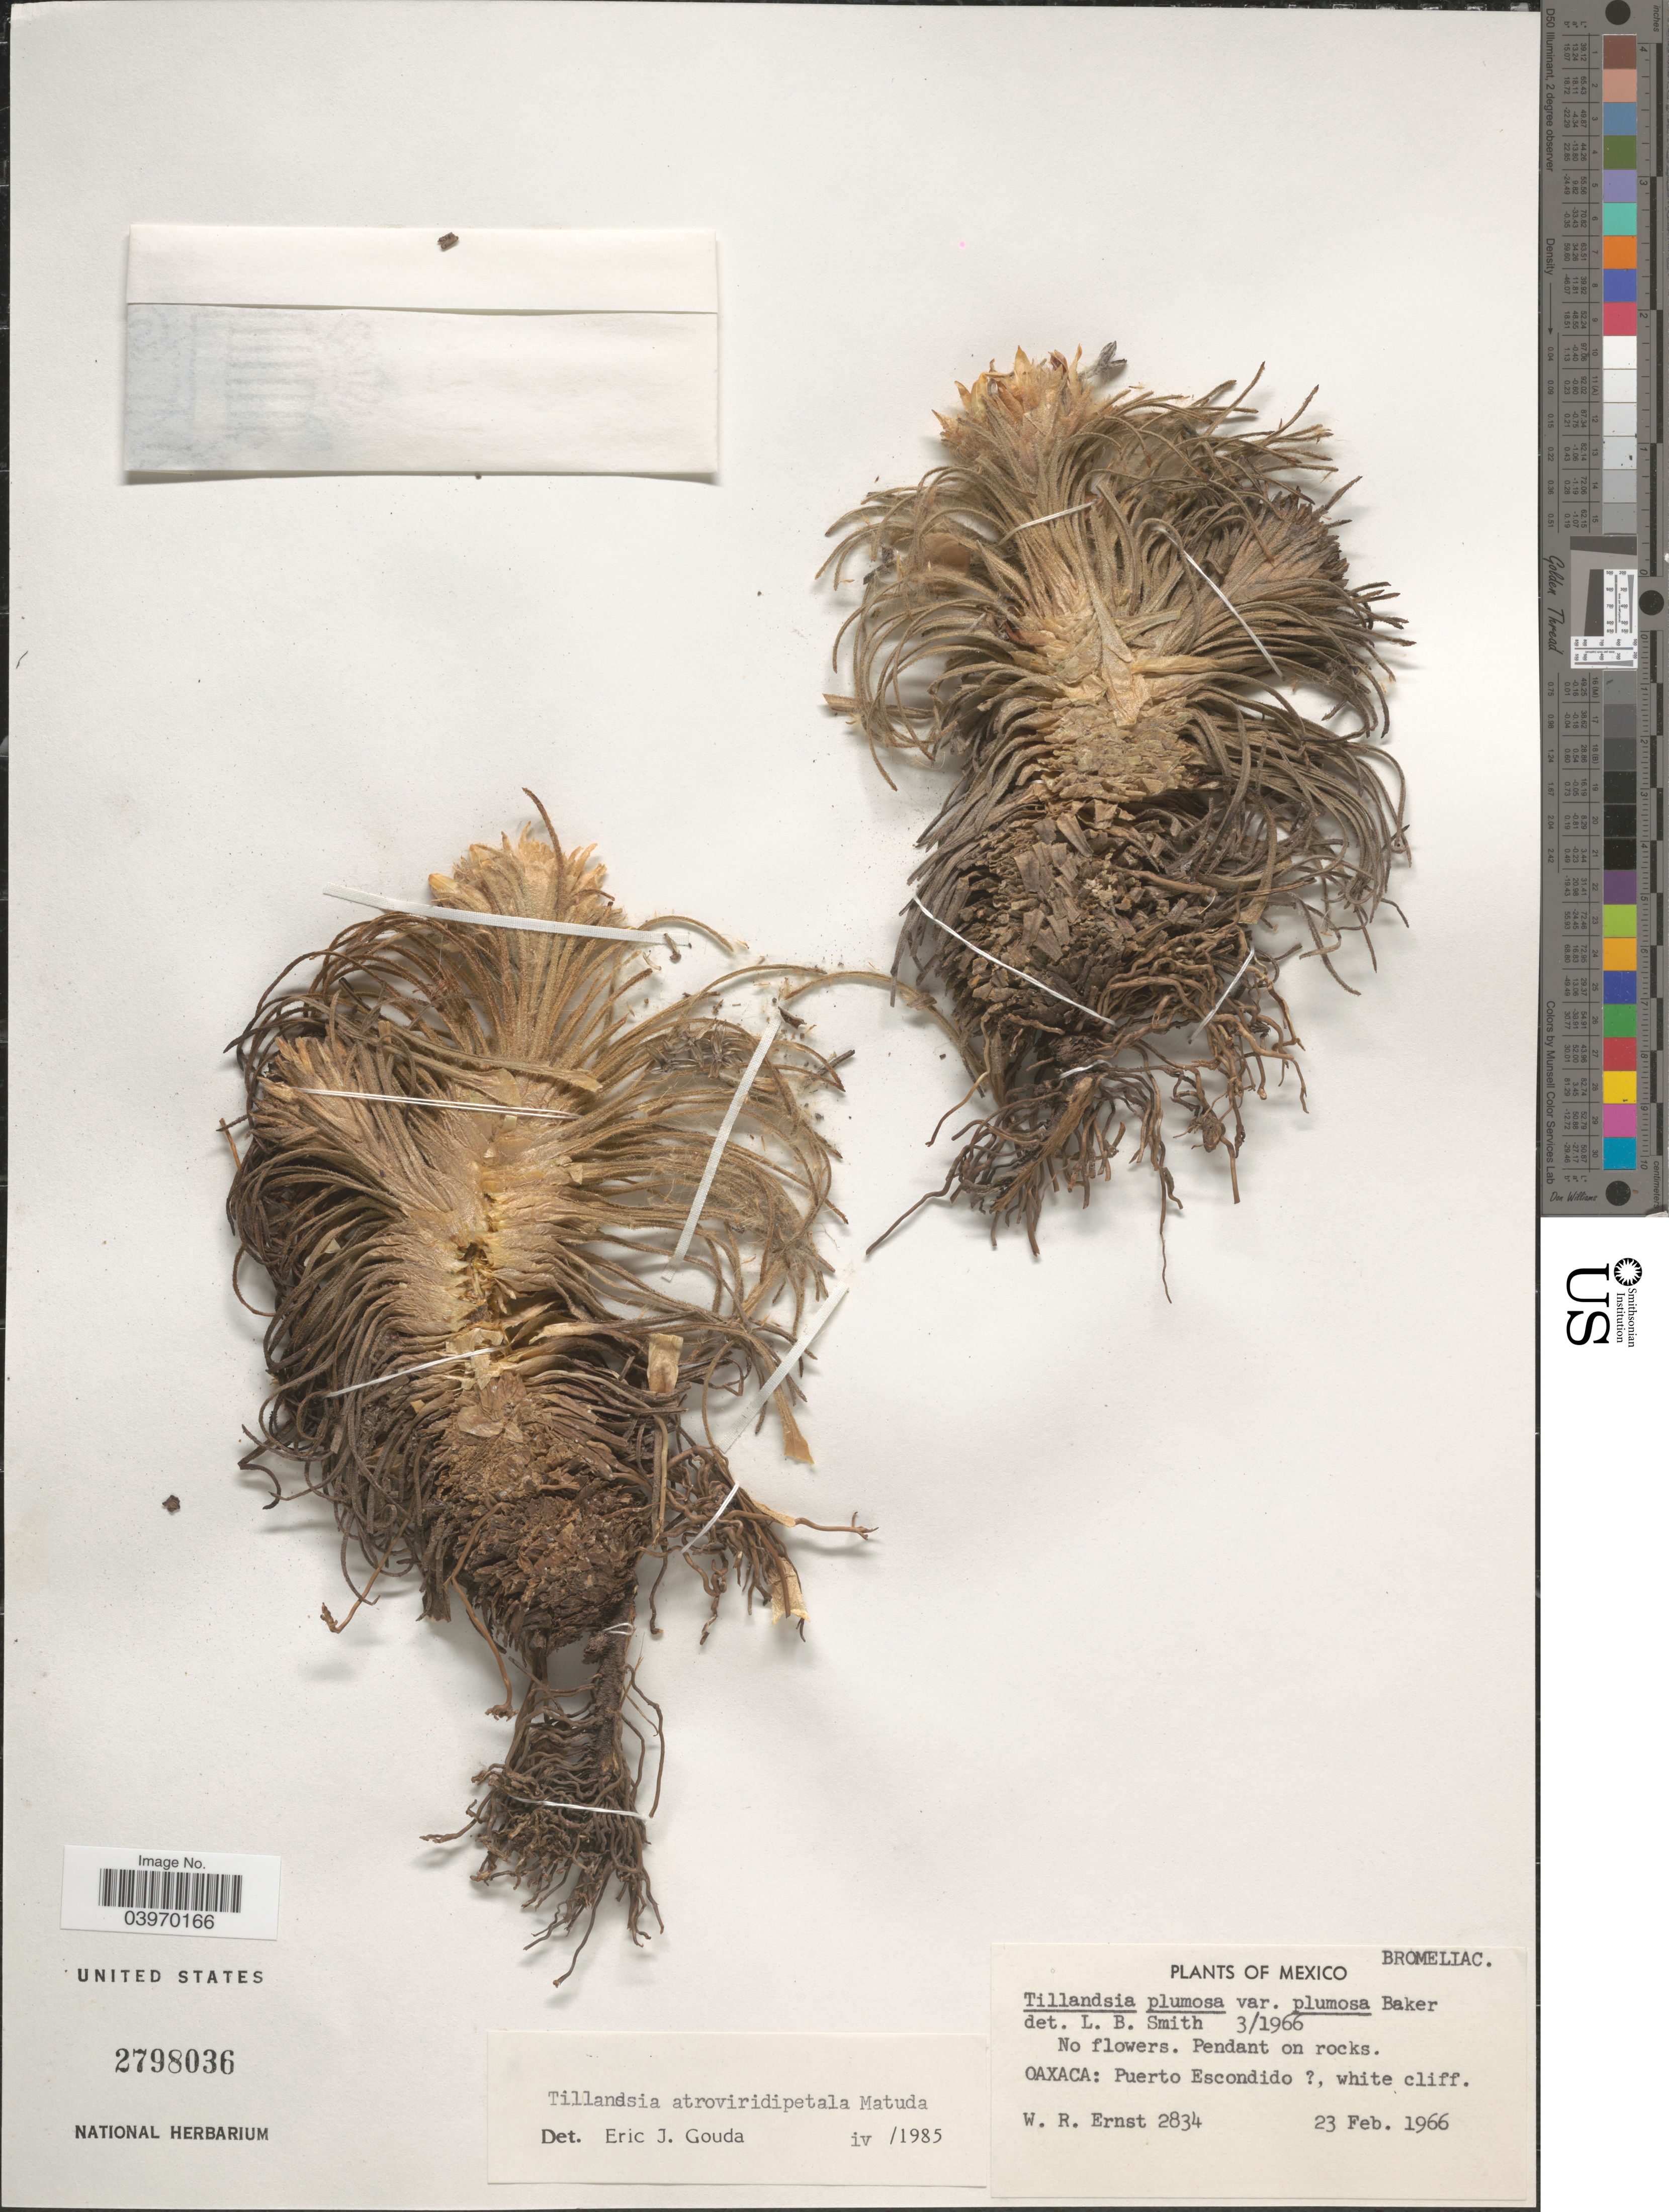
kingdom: Plantae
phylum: Tracheophyta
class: Liliopsida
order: Poales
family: Bromeliaceae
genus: Tillandsia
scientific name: Tillandsia plumosa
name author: Baker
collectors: W. R. Ernst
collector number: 2834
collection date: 1966-02-23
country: Mexico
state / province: Oaxaca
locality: Puerto Escondido [unsure placement].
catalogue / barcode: US 2798036